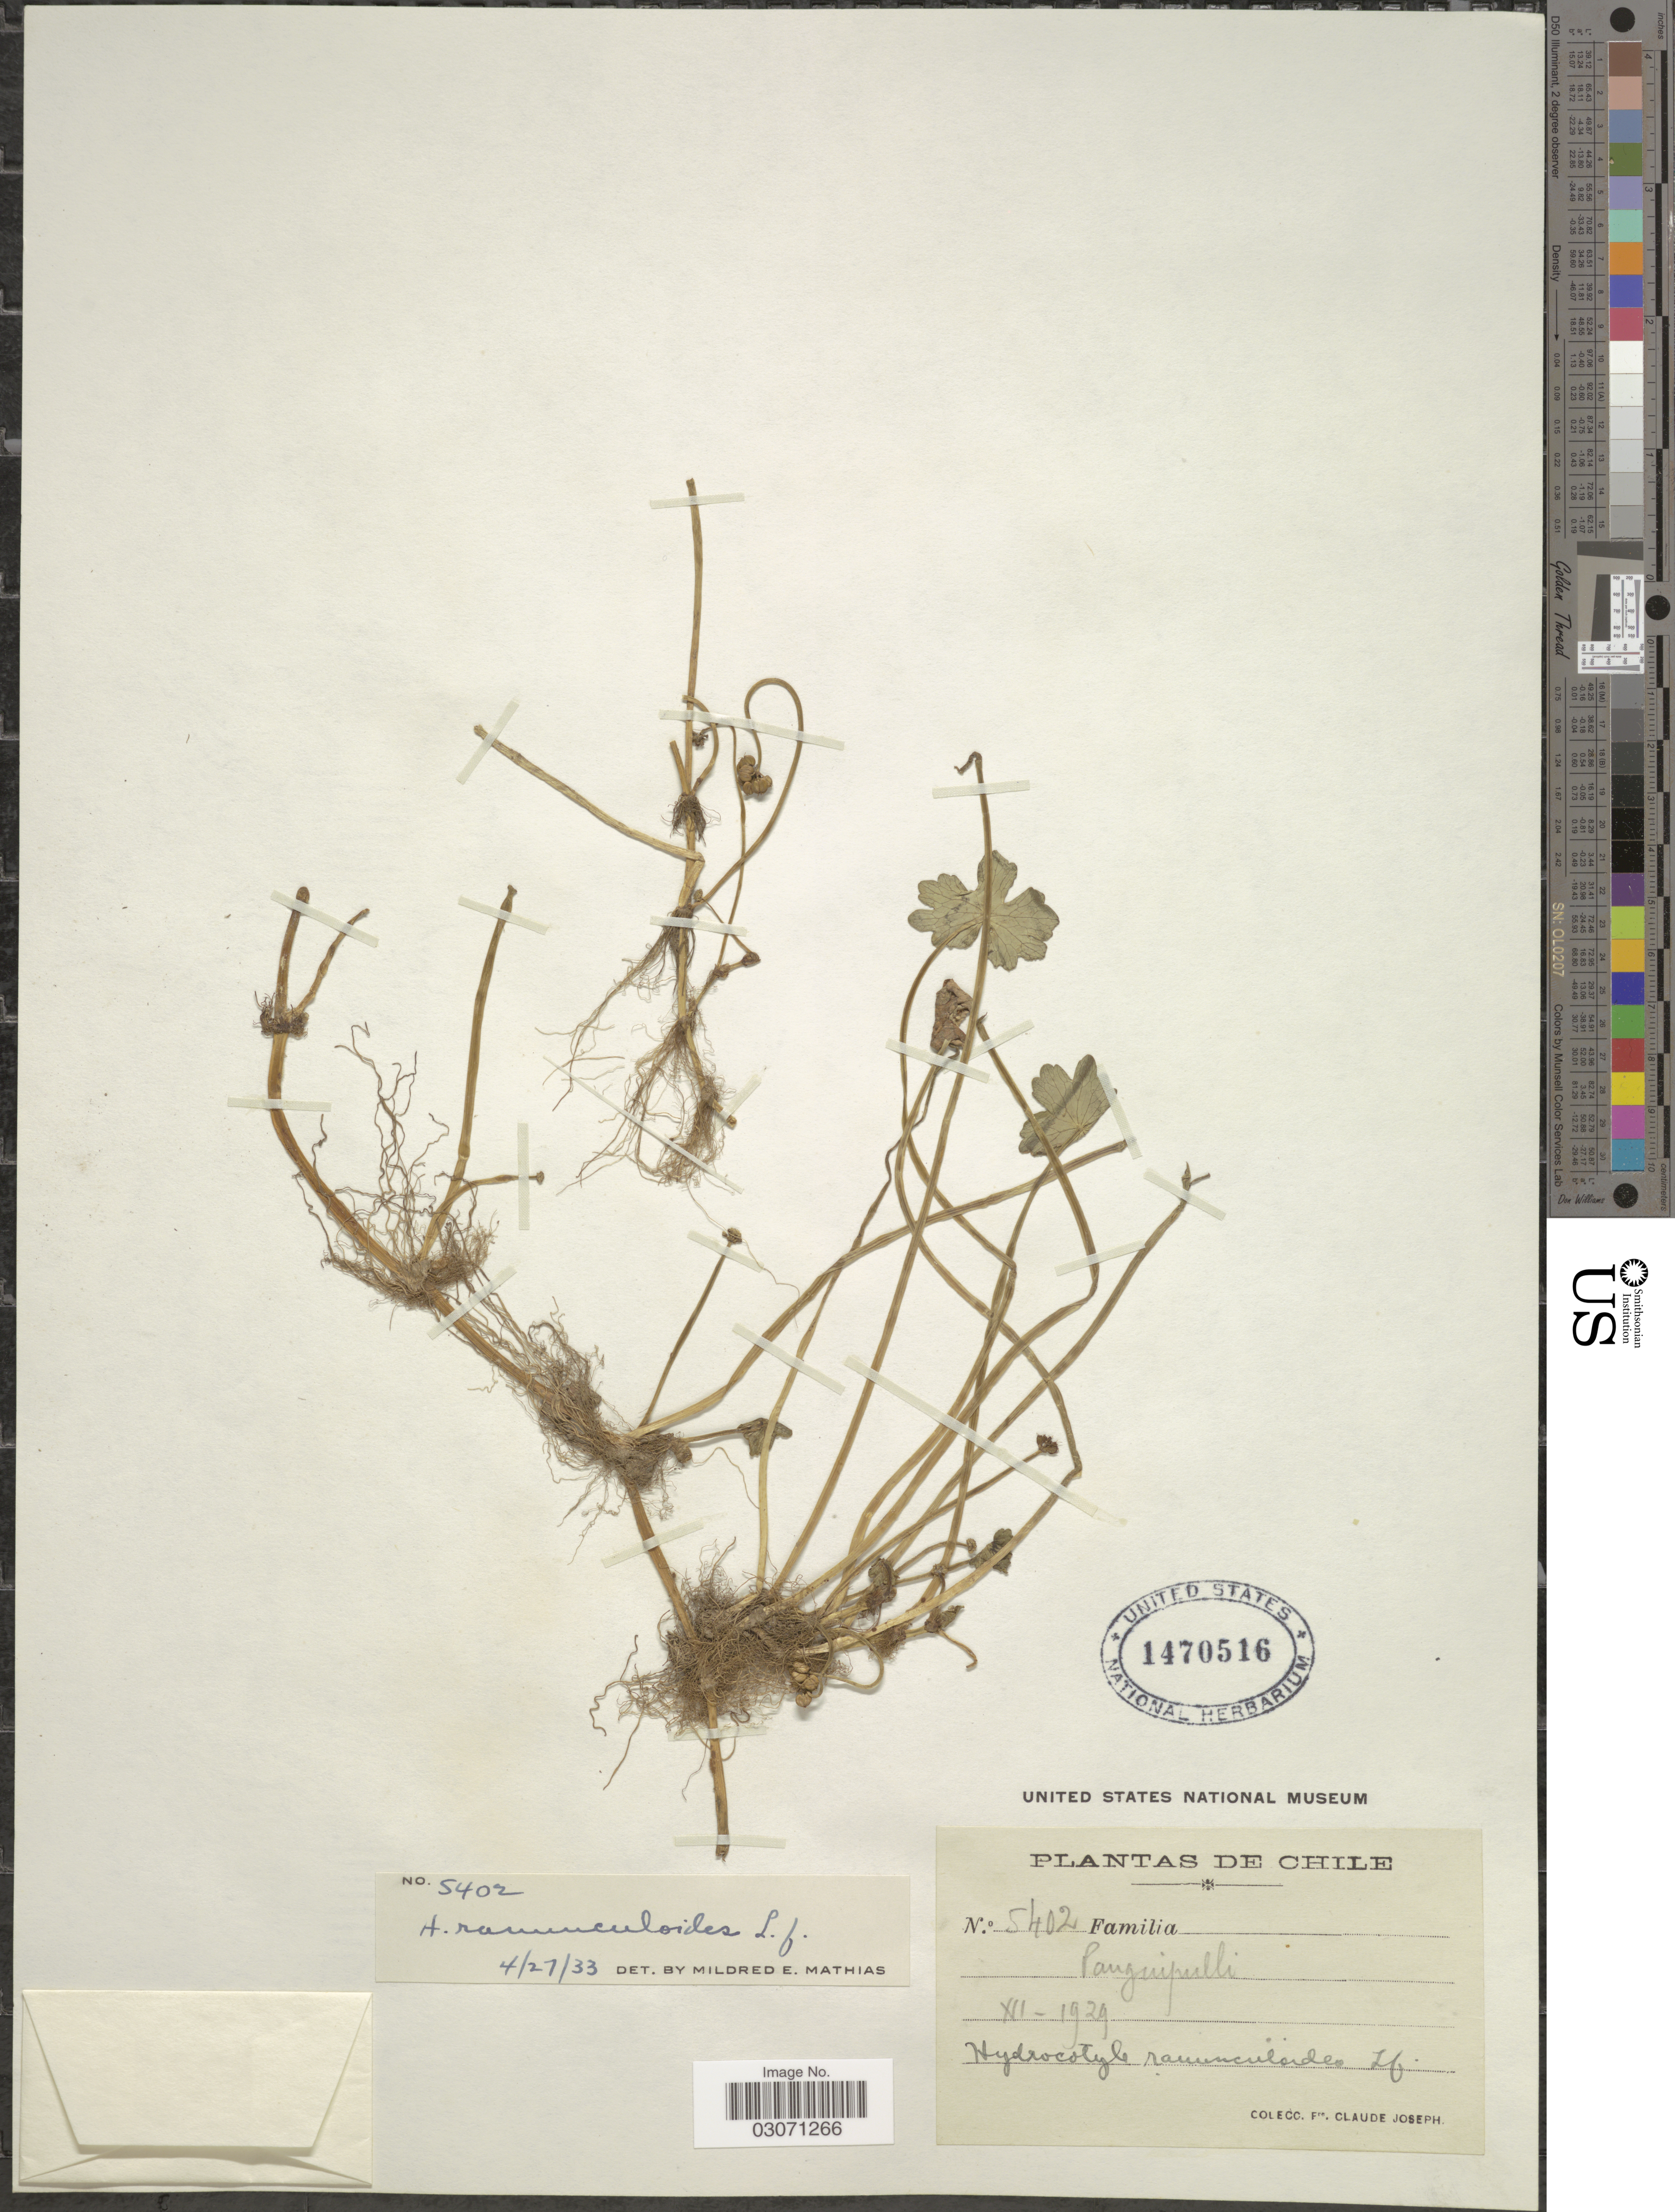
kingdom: Plantae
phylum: Tracheophyta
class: Magnoliopsida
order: Apiales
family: Araliaceae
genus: Hydrocotyle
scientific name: Hydrocotyle ranunculoides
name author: L. f.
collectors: Bro. Claude-Joseph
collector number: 5402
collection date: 1929-12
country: Chile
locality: Panguipulli.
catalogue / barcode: US 1470516